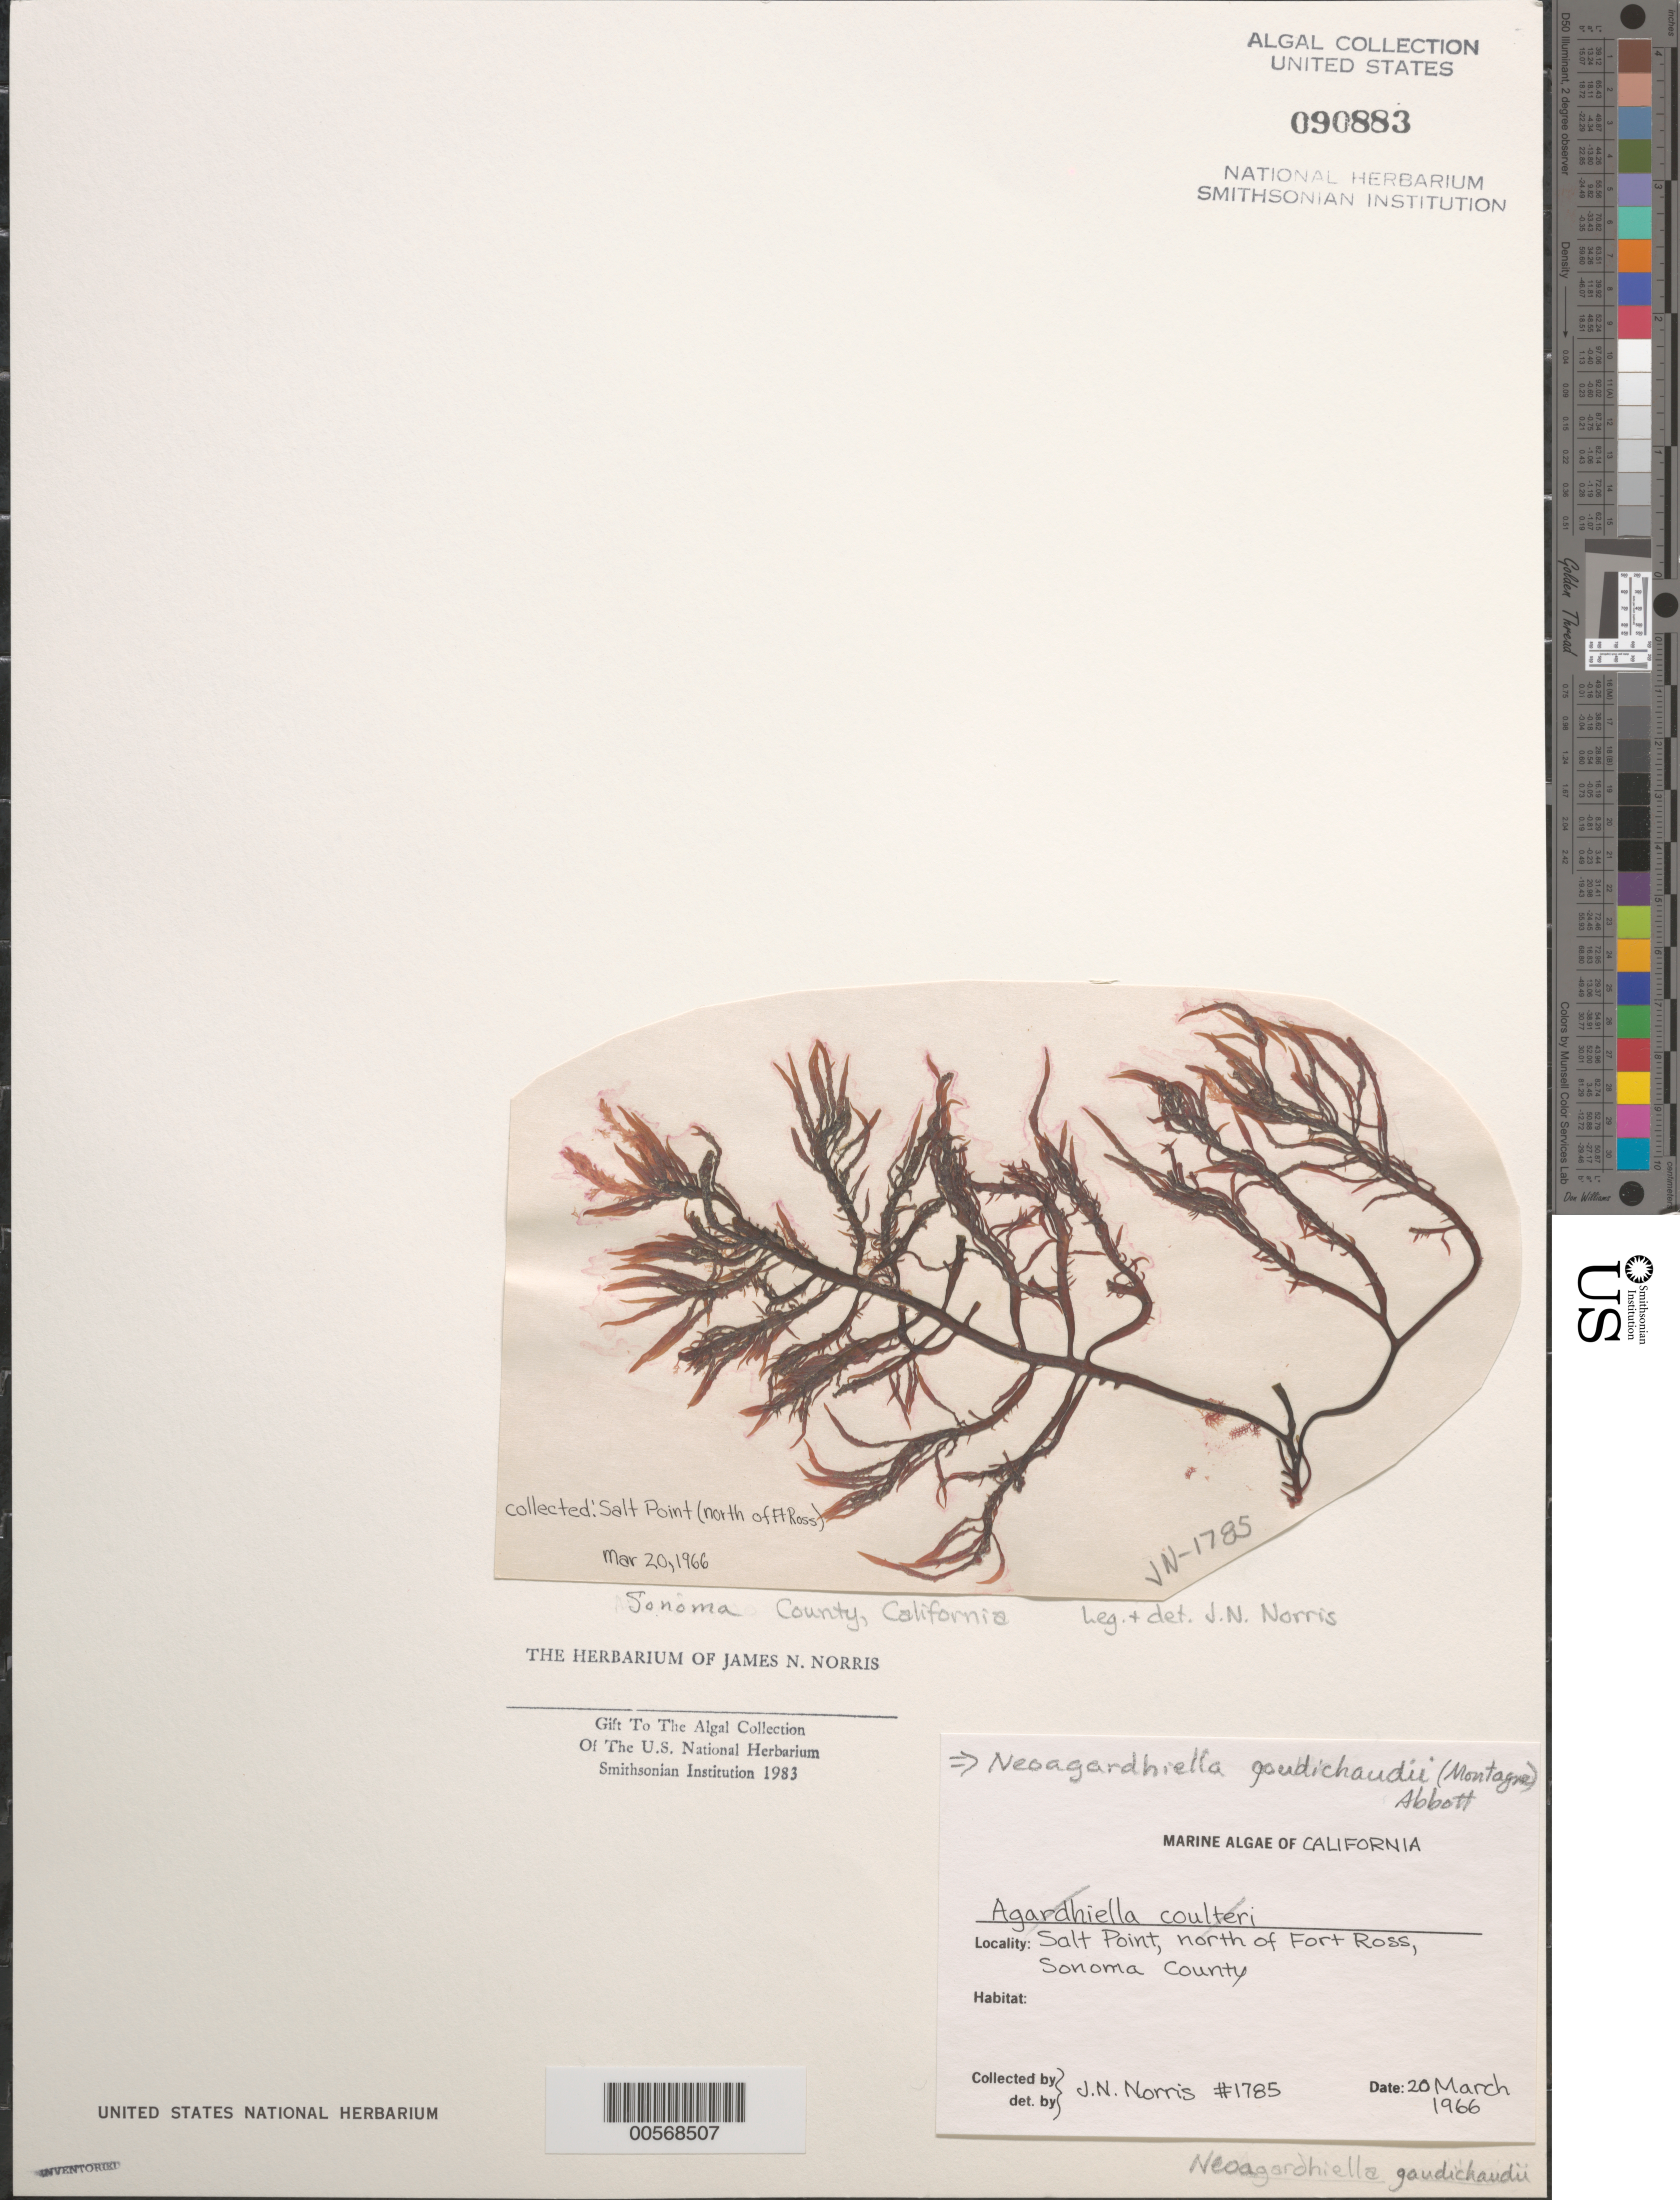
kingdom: Plantae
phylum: Rhodophyta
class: Florideophyceae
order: Gigartinales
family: Solieriaceae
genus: Sarcodiotheca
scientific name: Sarcodiotheca gaudichaudii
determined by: Algae name updating Project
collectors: J. N. Norris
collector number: JN-1785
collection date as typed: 20 Mar 1966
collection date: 1966-03-20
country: United States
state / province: California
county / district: Sonoma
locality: Salt Point, north of Fort Ross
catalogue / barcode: US 90883